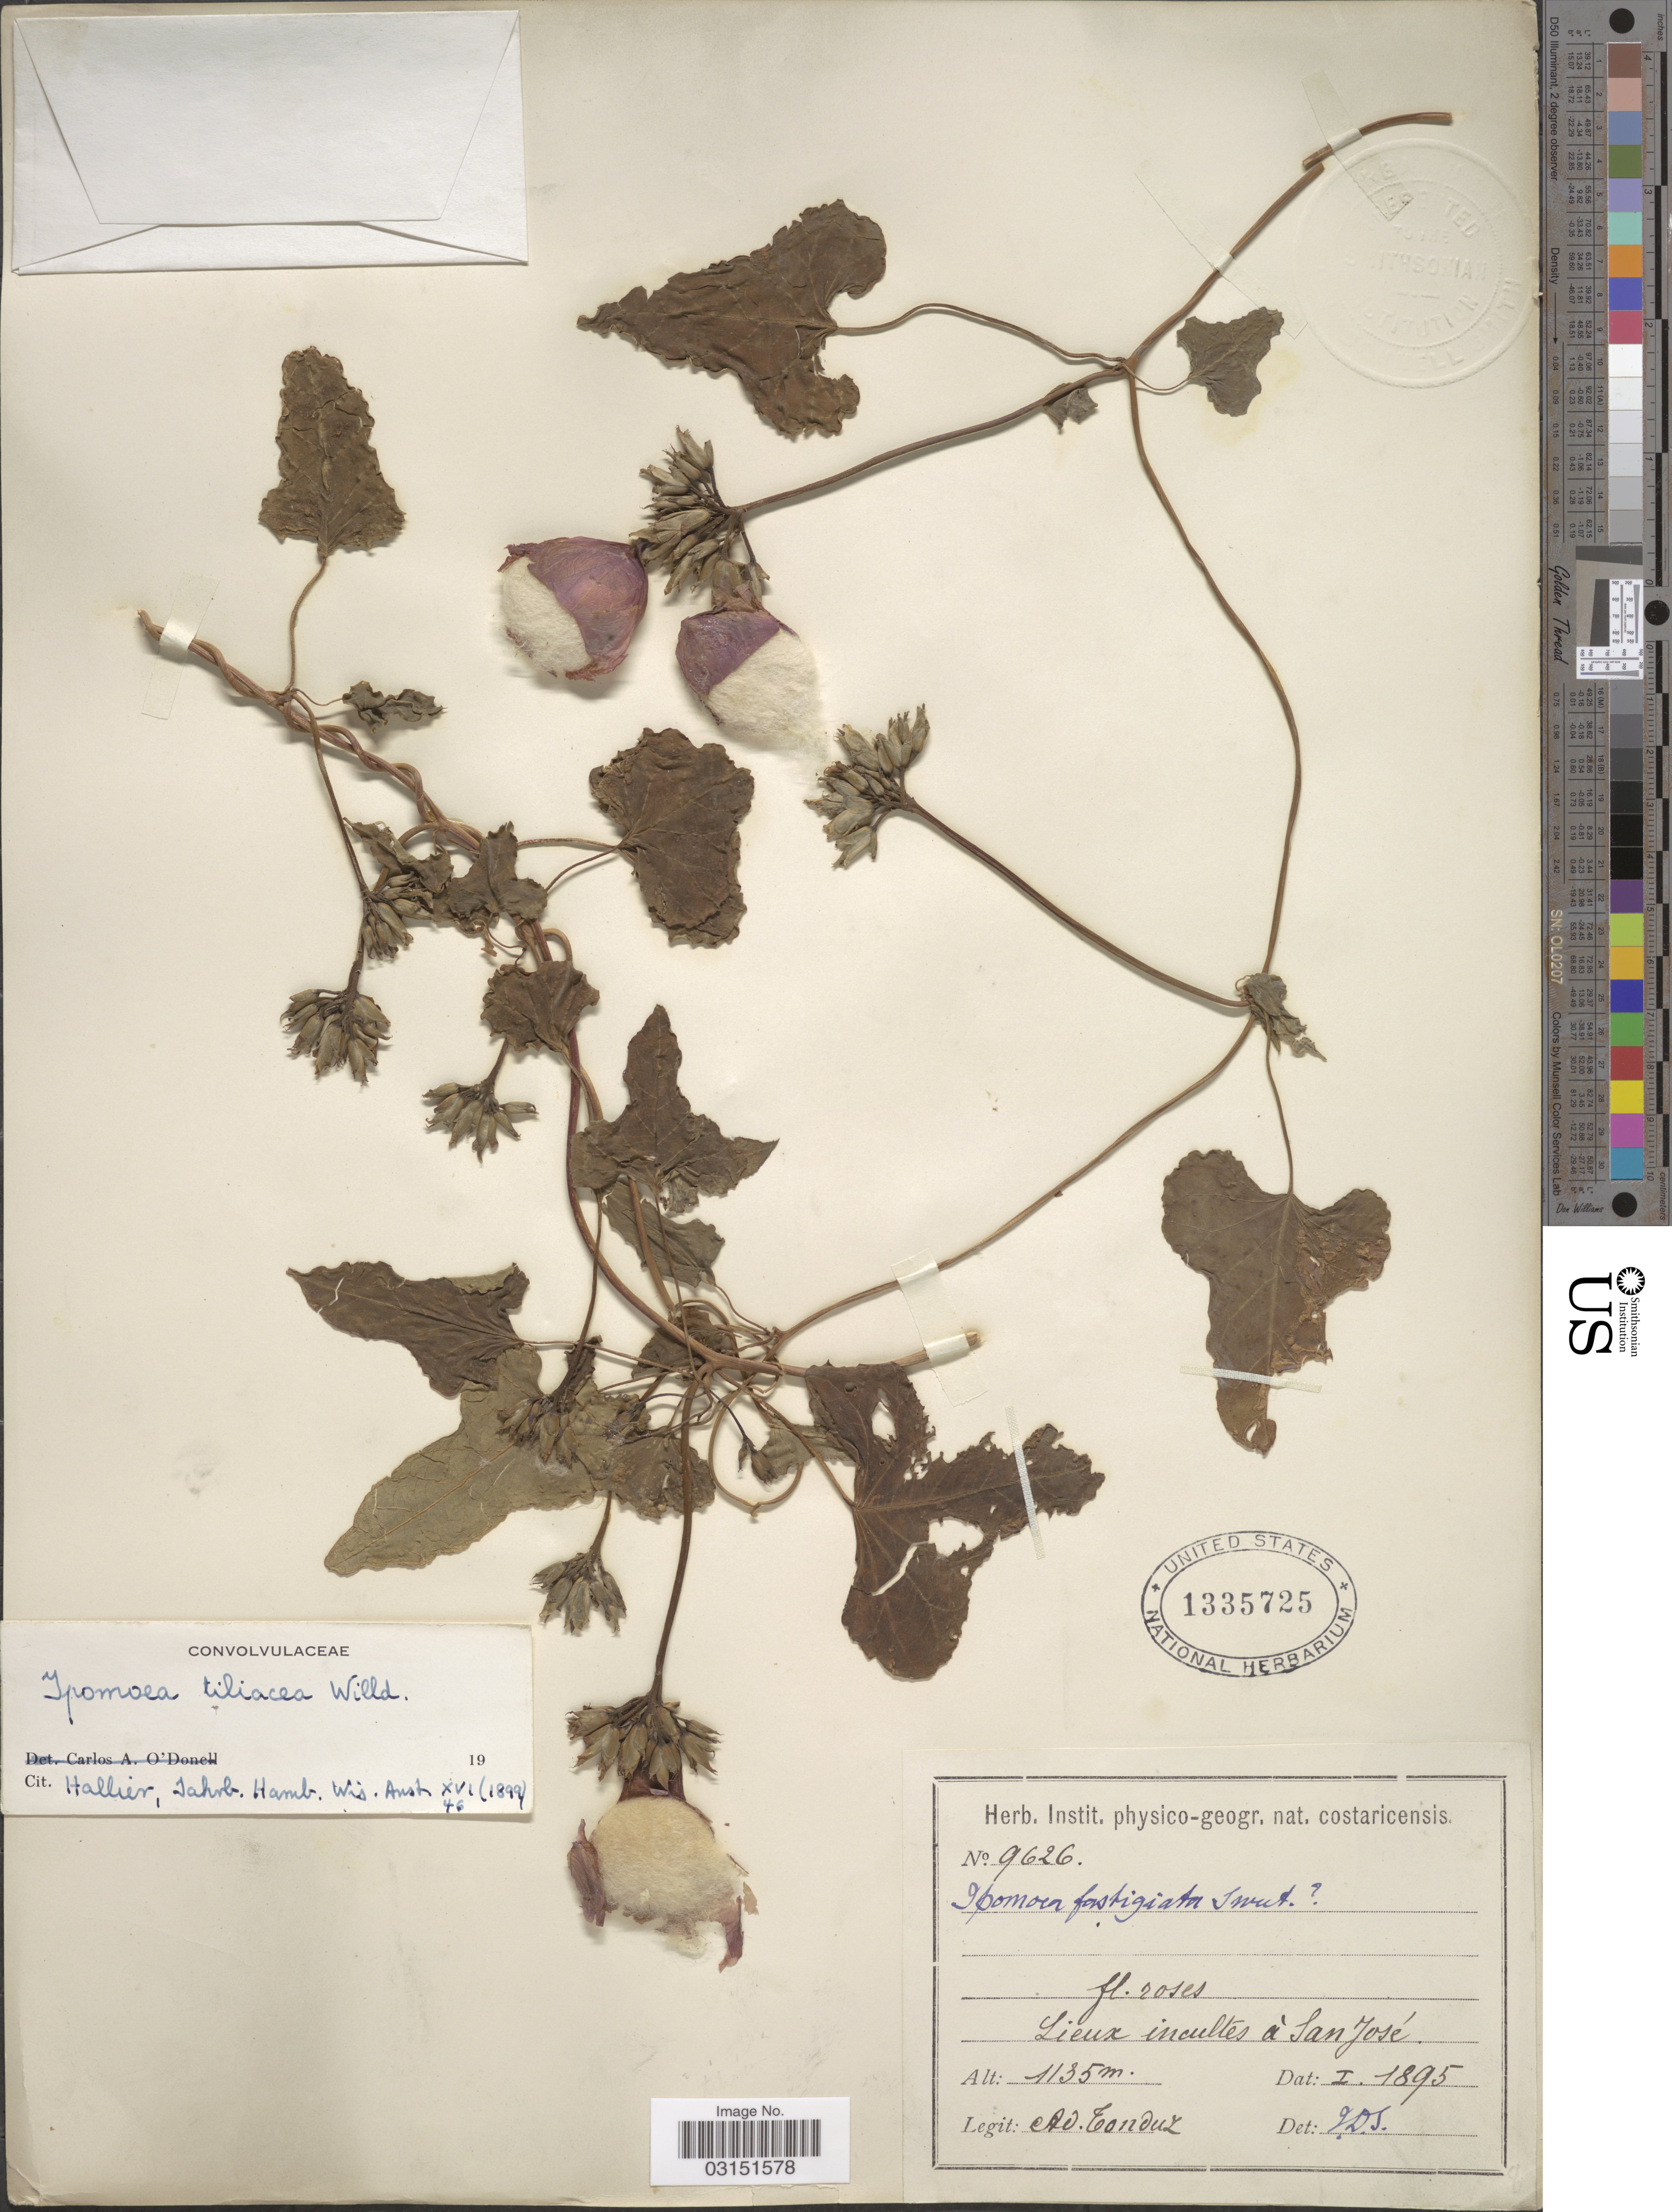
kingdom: Plantae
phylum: Tracheophyta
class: Magnoliopsida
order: Solanales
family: Convolvulaceae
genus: Ipomoea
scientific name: Ipomoea tiliacea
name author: (Willd.) Choisy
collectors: A. Tonduz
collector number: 9626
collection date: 1895-01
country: Costa Rica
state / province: San José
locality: Lieux incultes á San José.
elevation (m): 1135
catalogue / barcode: US 1335725